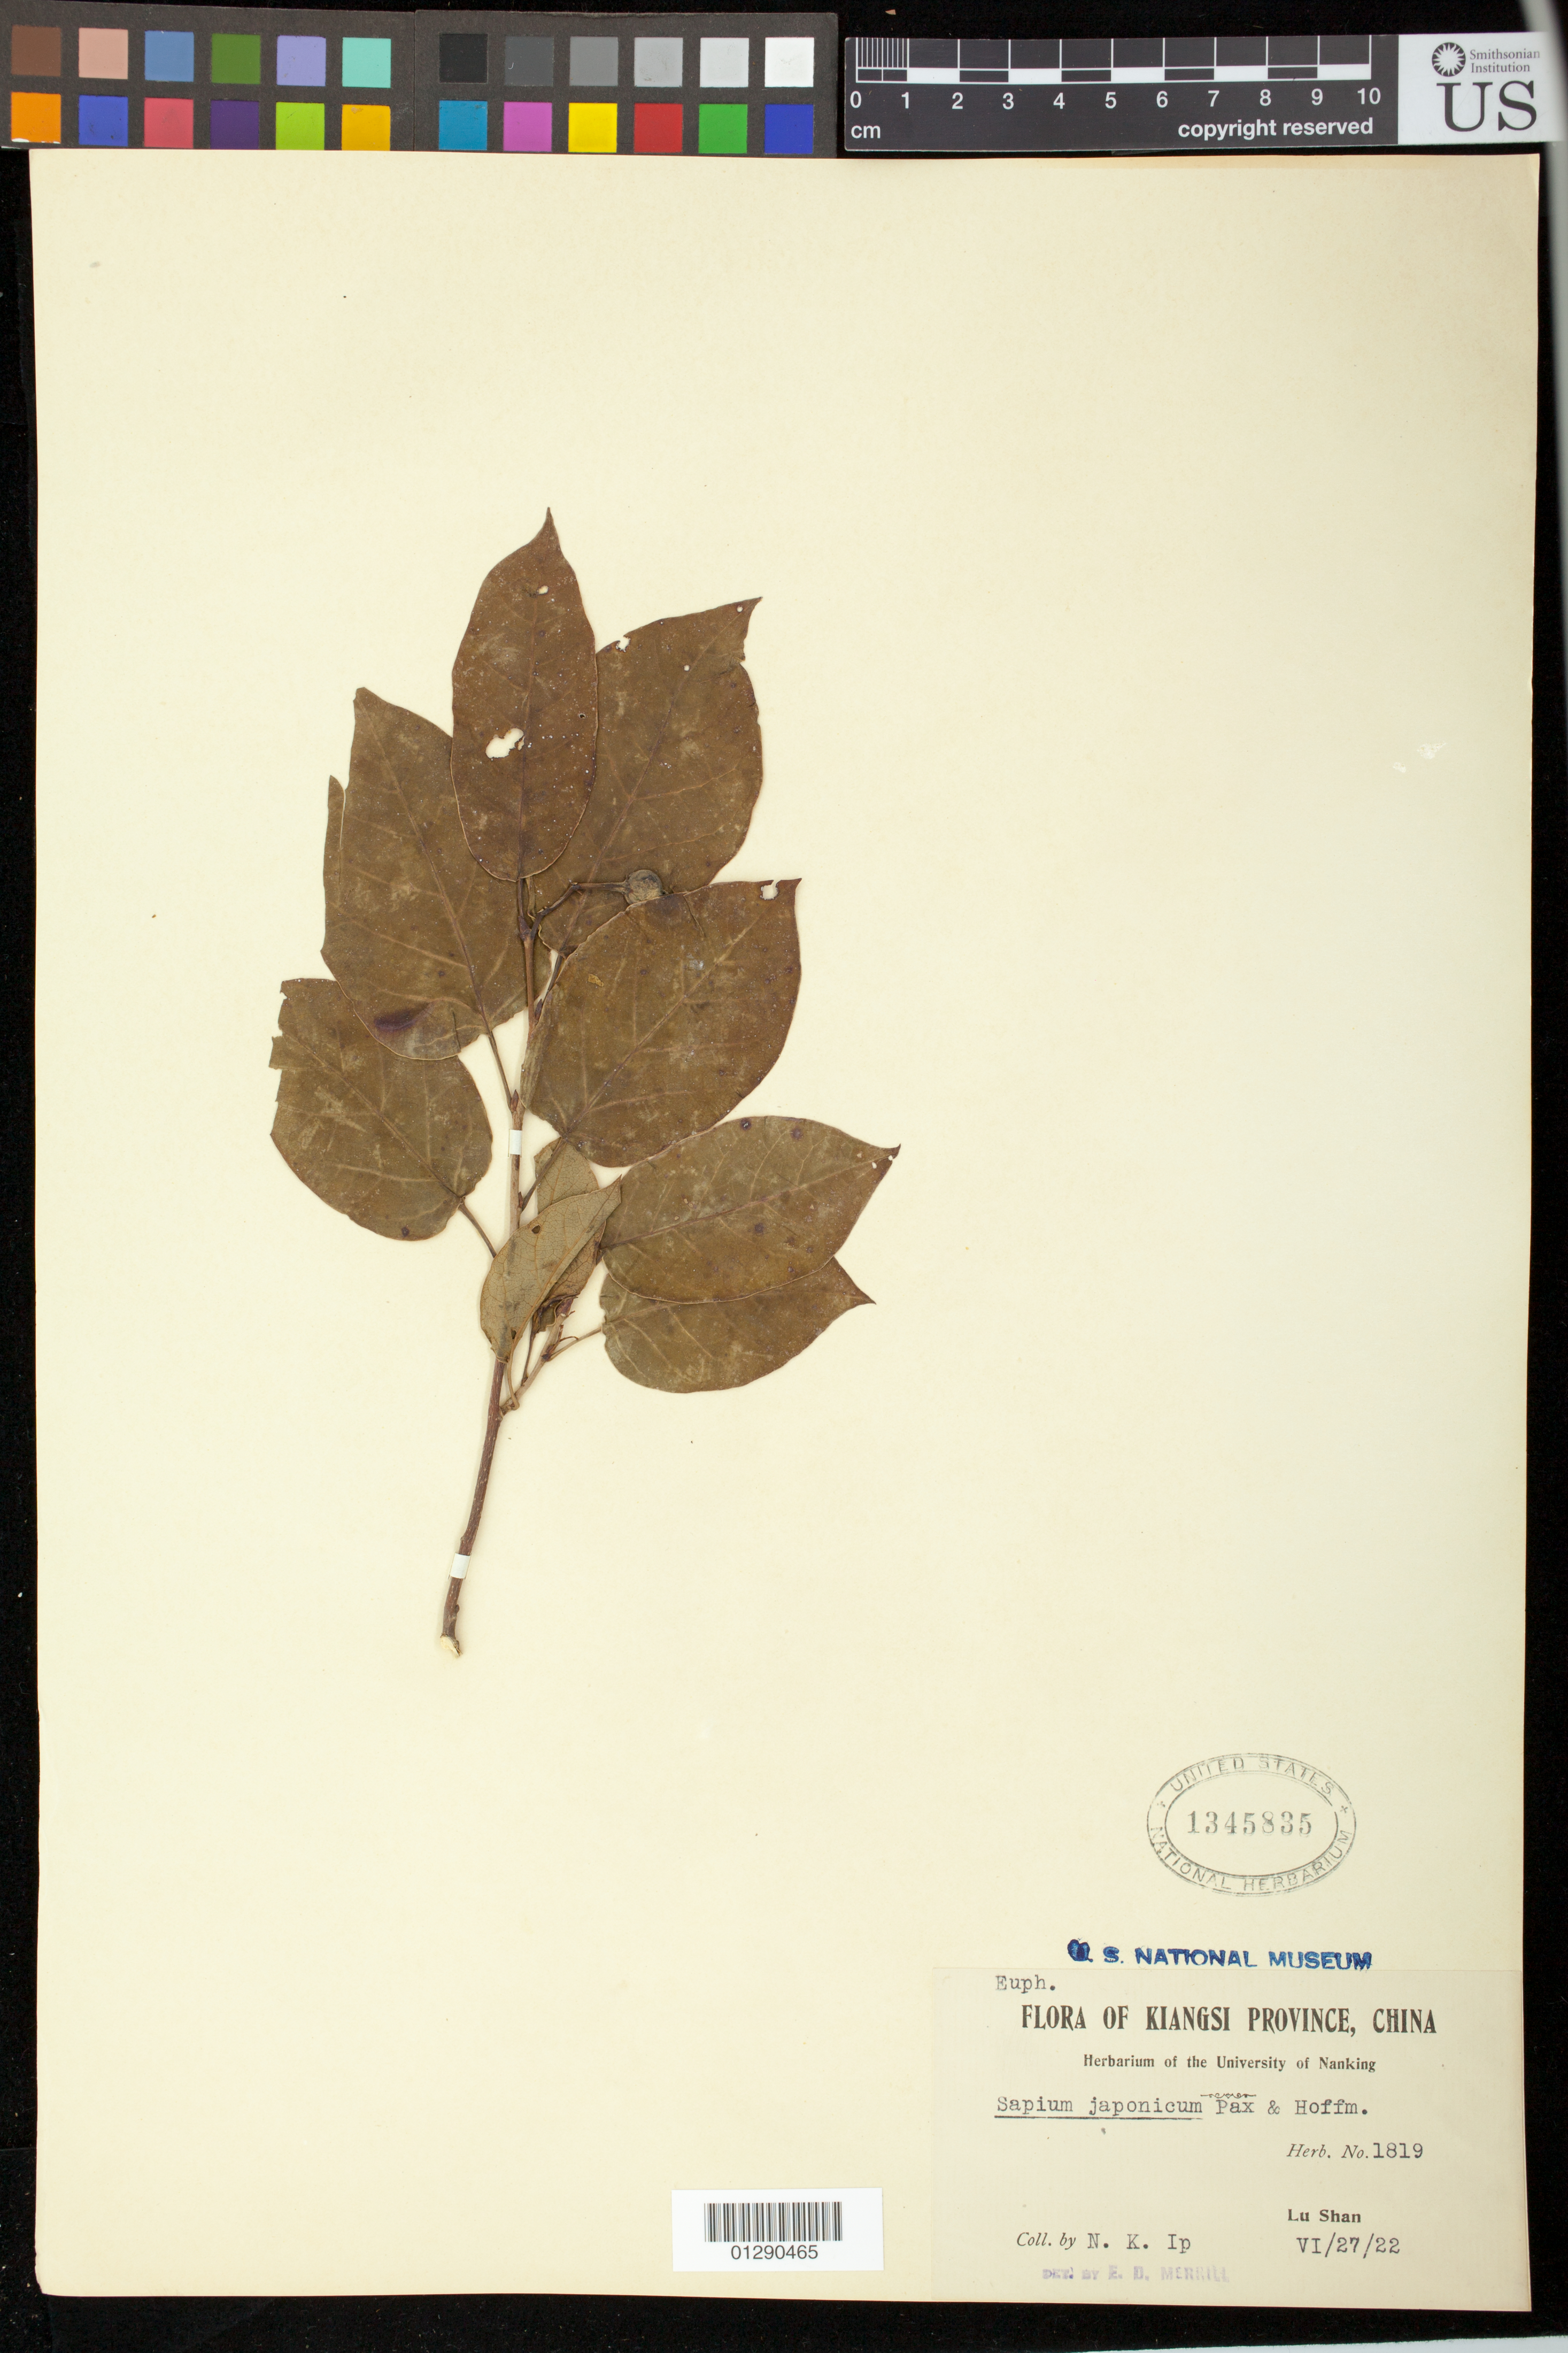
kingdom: Plantae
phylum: Tracheophyta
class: Magnoliopsida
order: Malpighiales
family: Euphorbiaceae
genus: Sapium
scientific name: Sapium japonicum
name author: (Siebold & Zucc.) Pax & K. Hoffm.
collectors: N. Ip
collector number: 1819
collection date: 1922-06-27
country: China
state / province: Jiangxi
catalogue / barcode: US 1345835